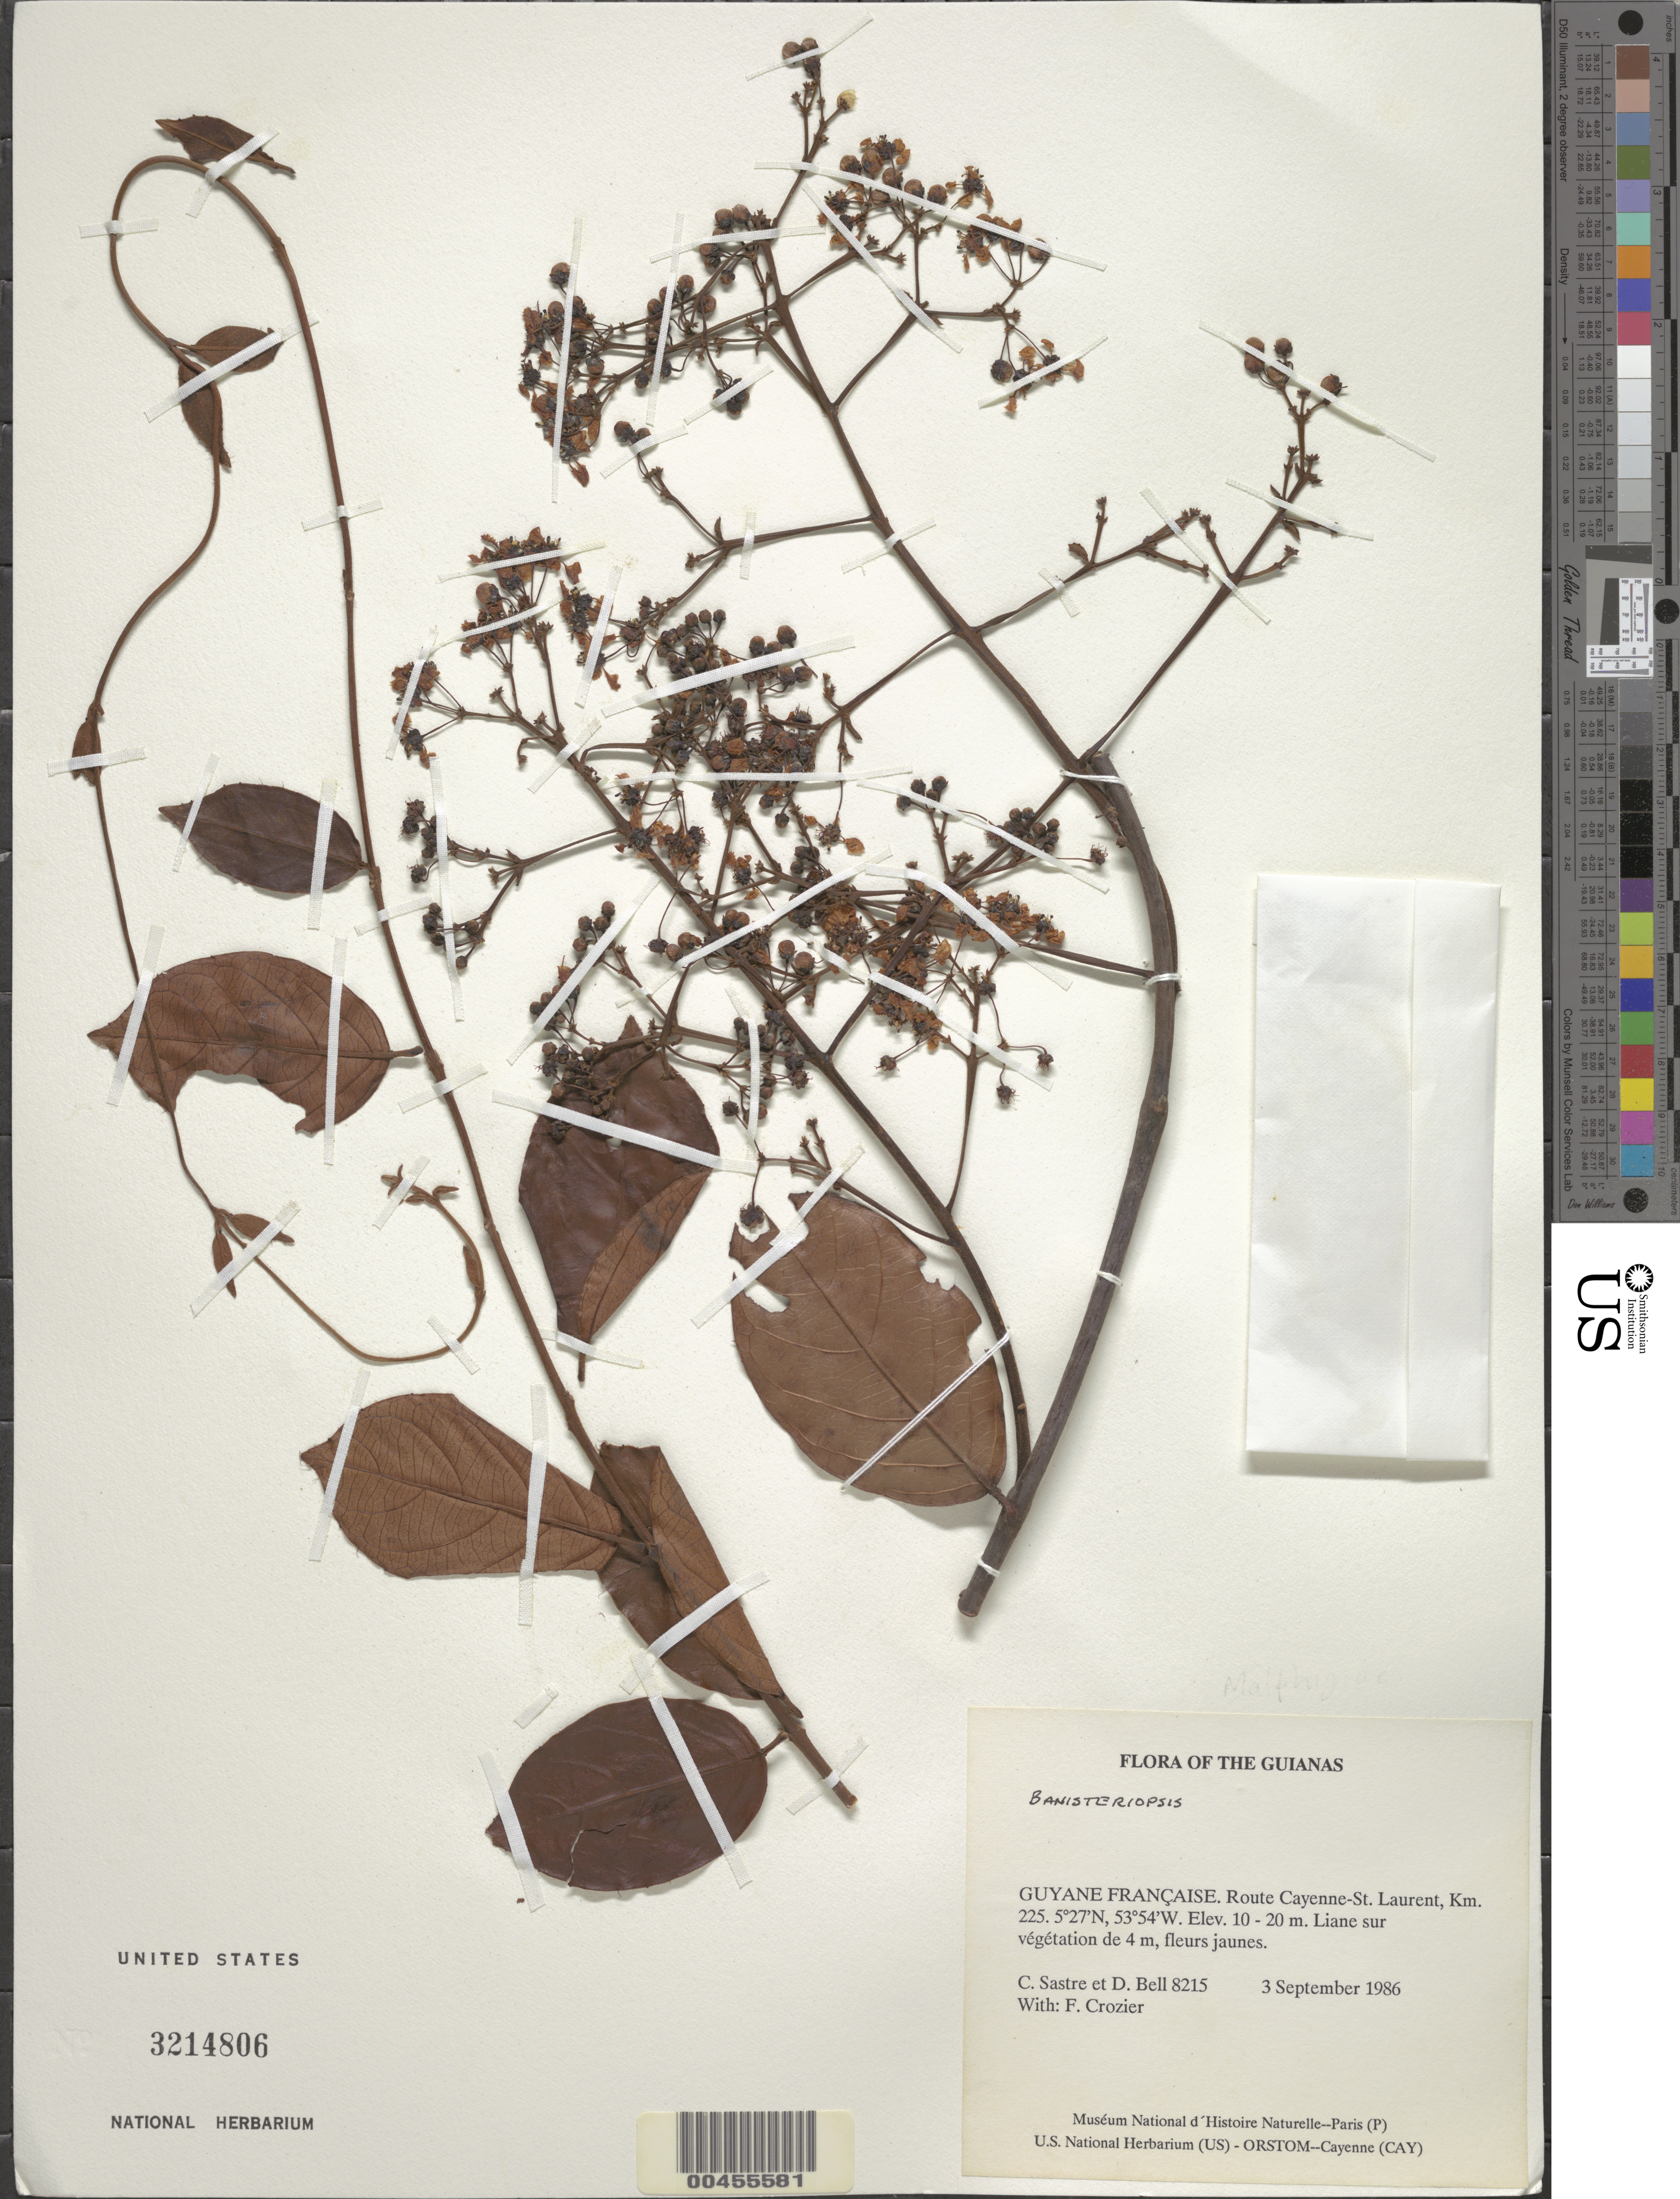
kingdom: Plantae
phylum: Tracheophyta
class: Magnoliopsida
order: Malpighiales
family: Malpighiaceae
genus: Banisteriopsis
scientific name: Banisteriopsis sp.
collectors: C. H. L. Sastre, D. A. Bell & F. Crozier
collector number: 8215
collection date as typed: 3 September 1986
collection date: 1986-09-03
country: French Guiana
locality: Route Cayenne-St. Laurent, Km. 225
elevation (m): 10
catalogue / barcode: US 3214806